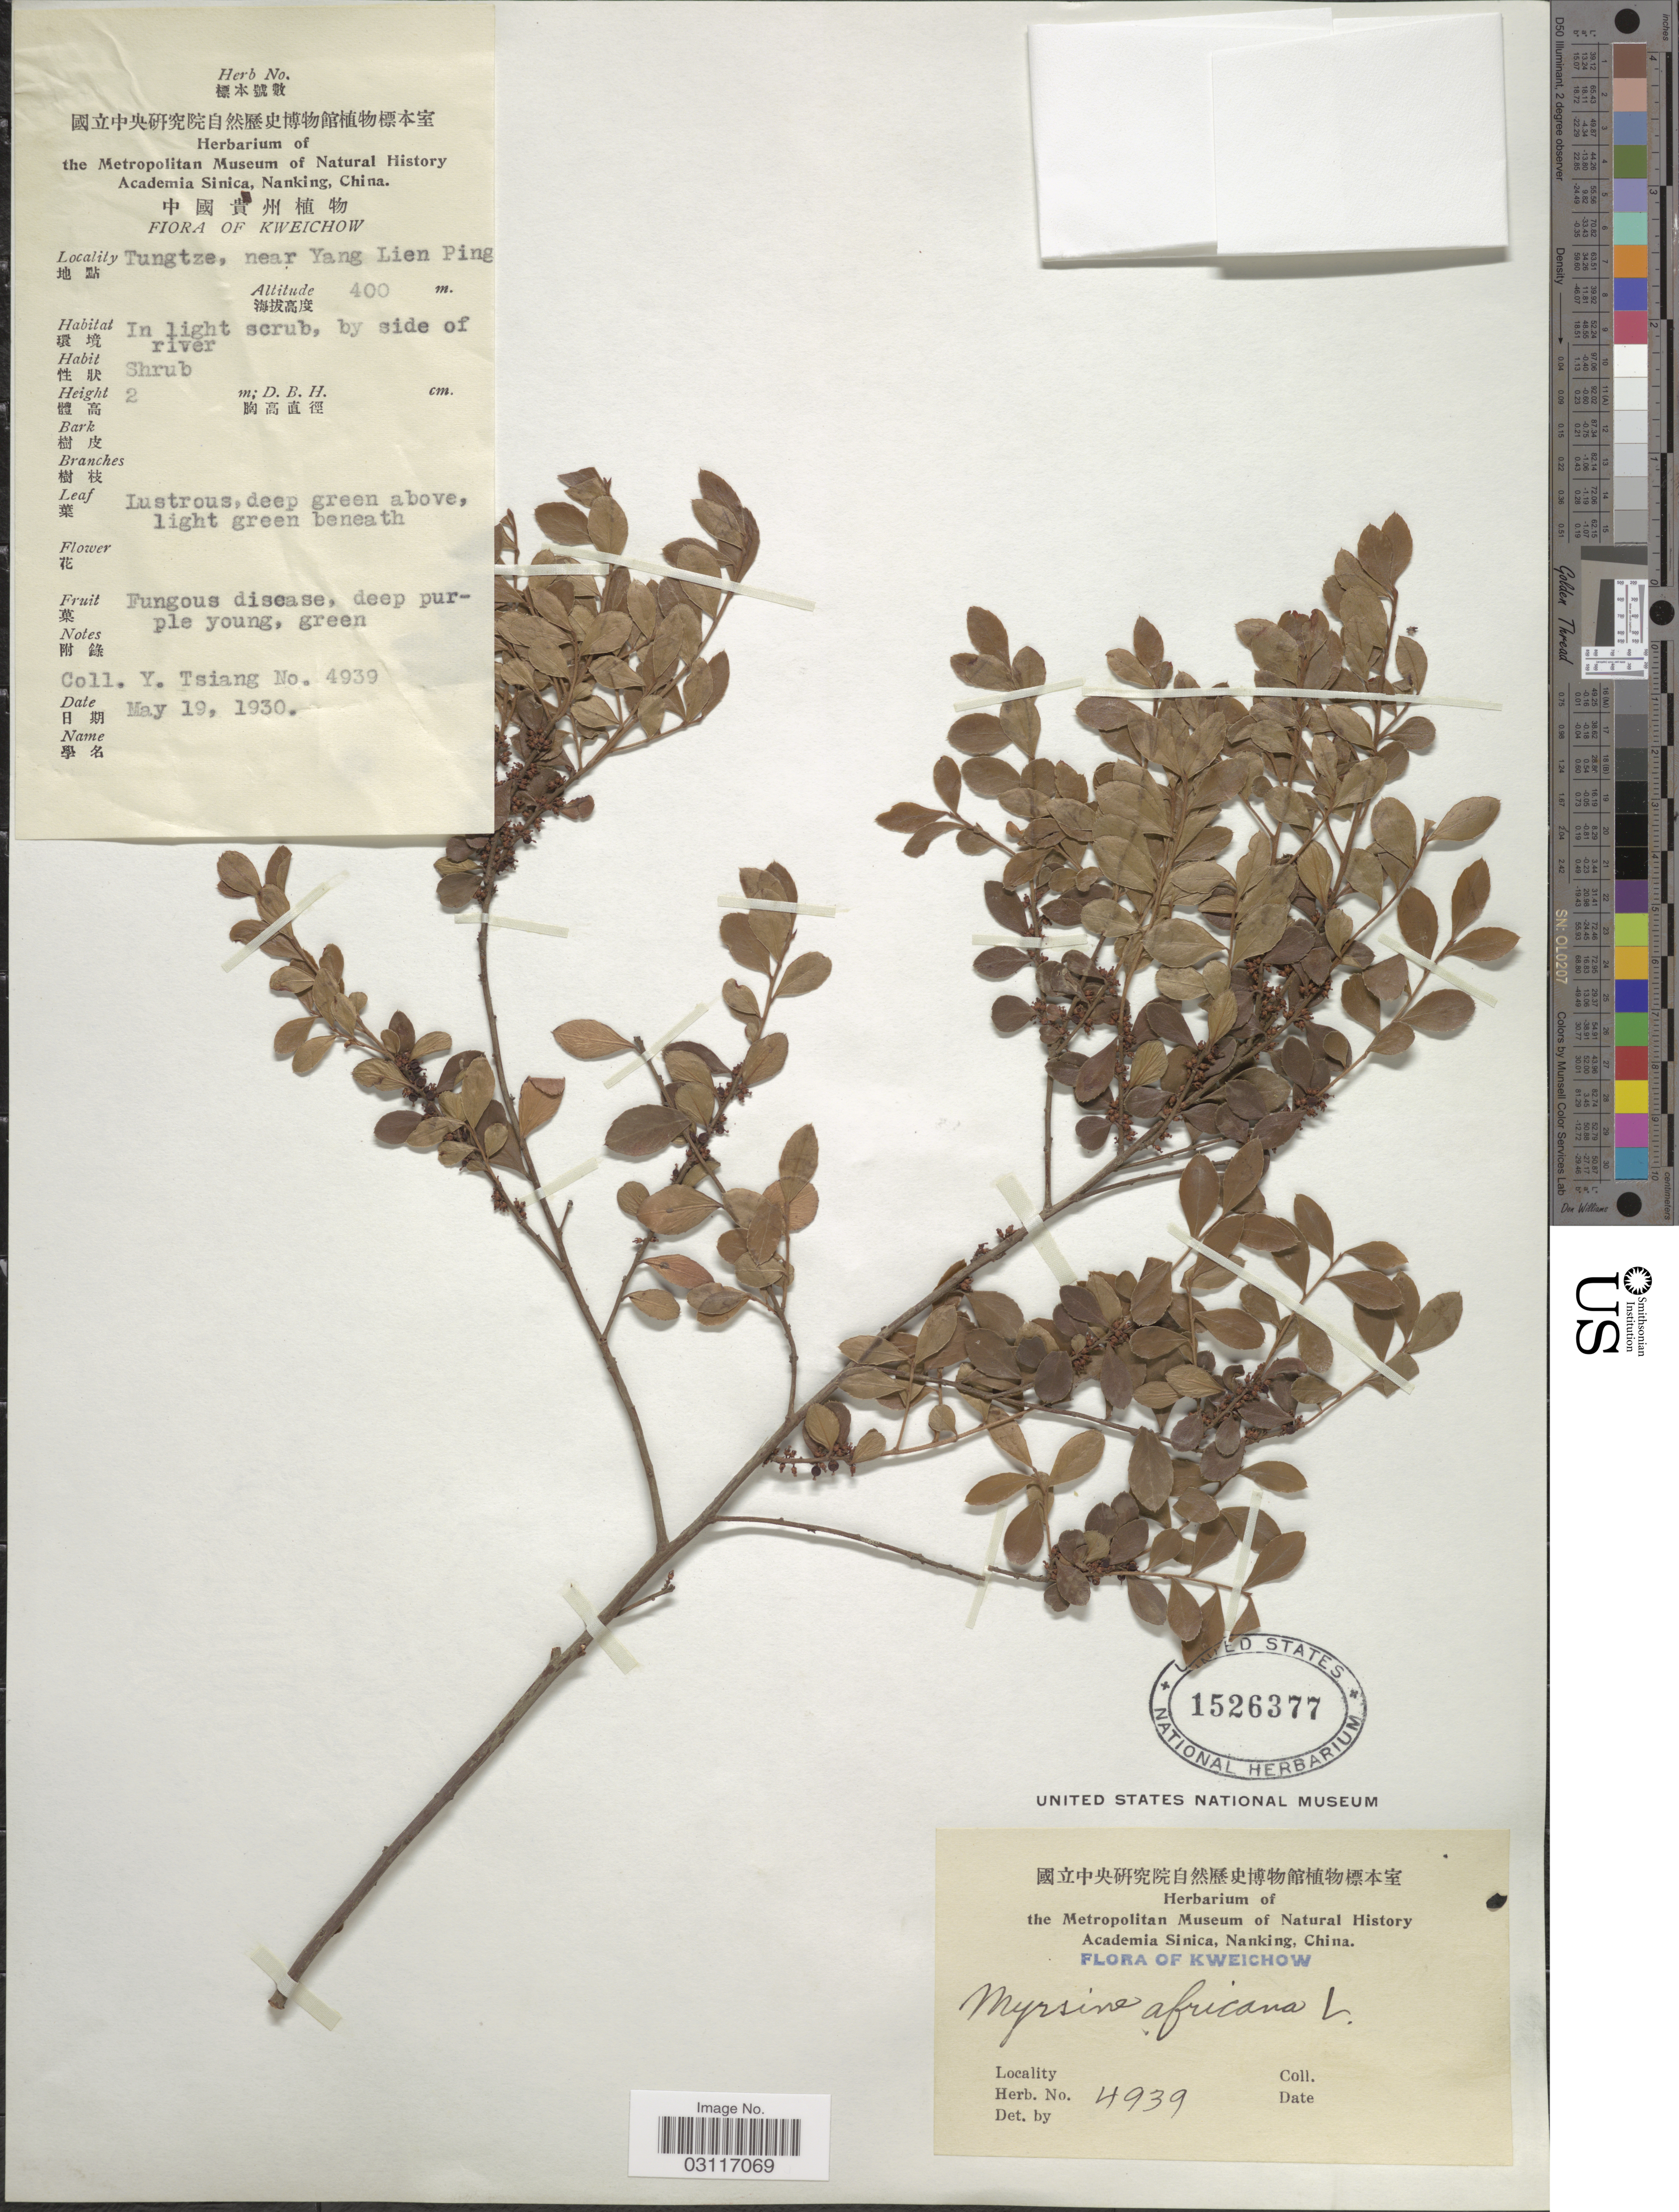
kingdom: Plantae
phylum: Tracheophyta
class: Magnoliopsida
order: Ericales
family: Primulaceae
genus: Myrsine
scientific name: Myrsine africana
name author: L.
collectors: Y. Tsiang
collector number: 4939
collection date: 1930-05-19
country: China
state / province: Guizhou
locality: Kweichow. Tungtze, near Yang Lien Ping.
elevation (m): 400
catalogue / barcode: US 1526377